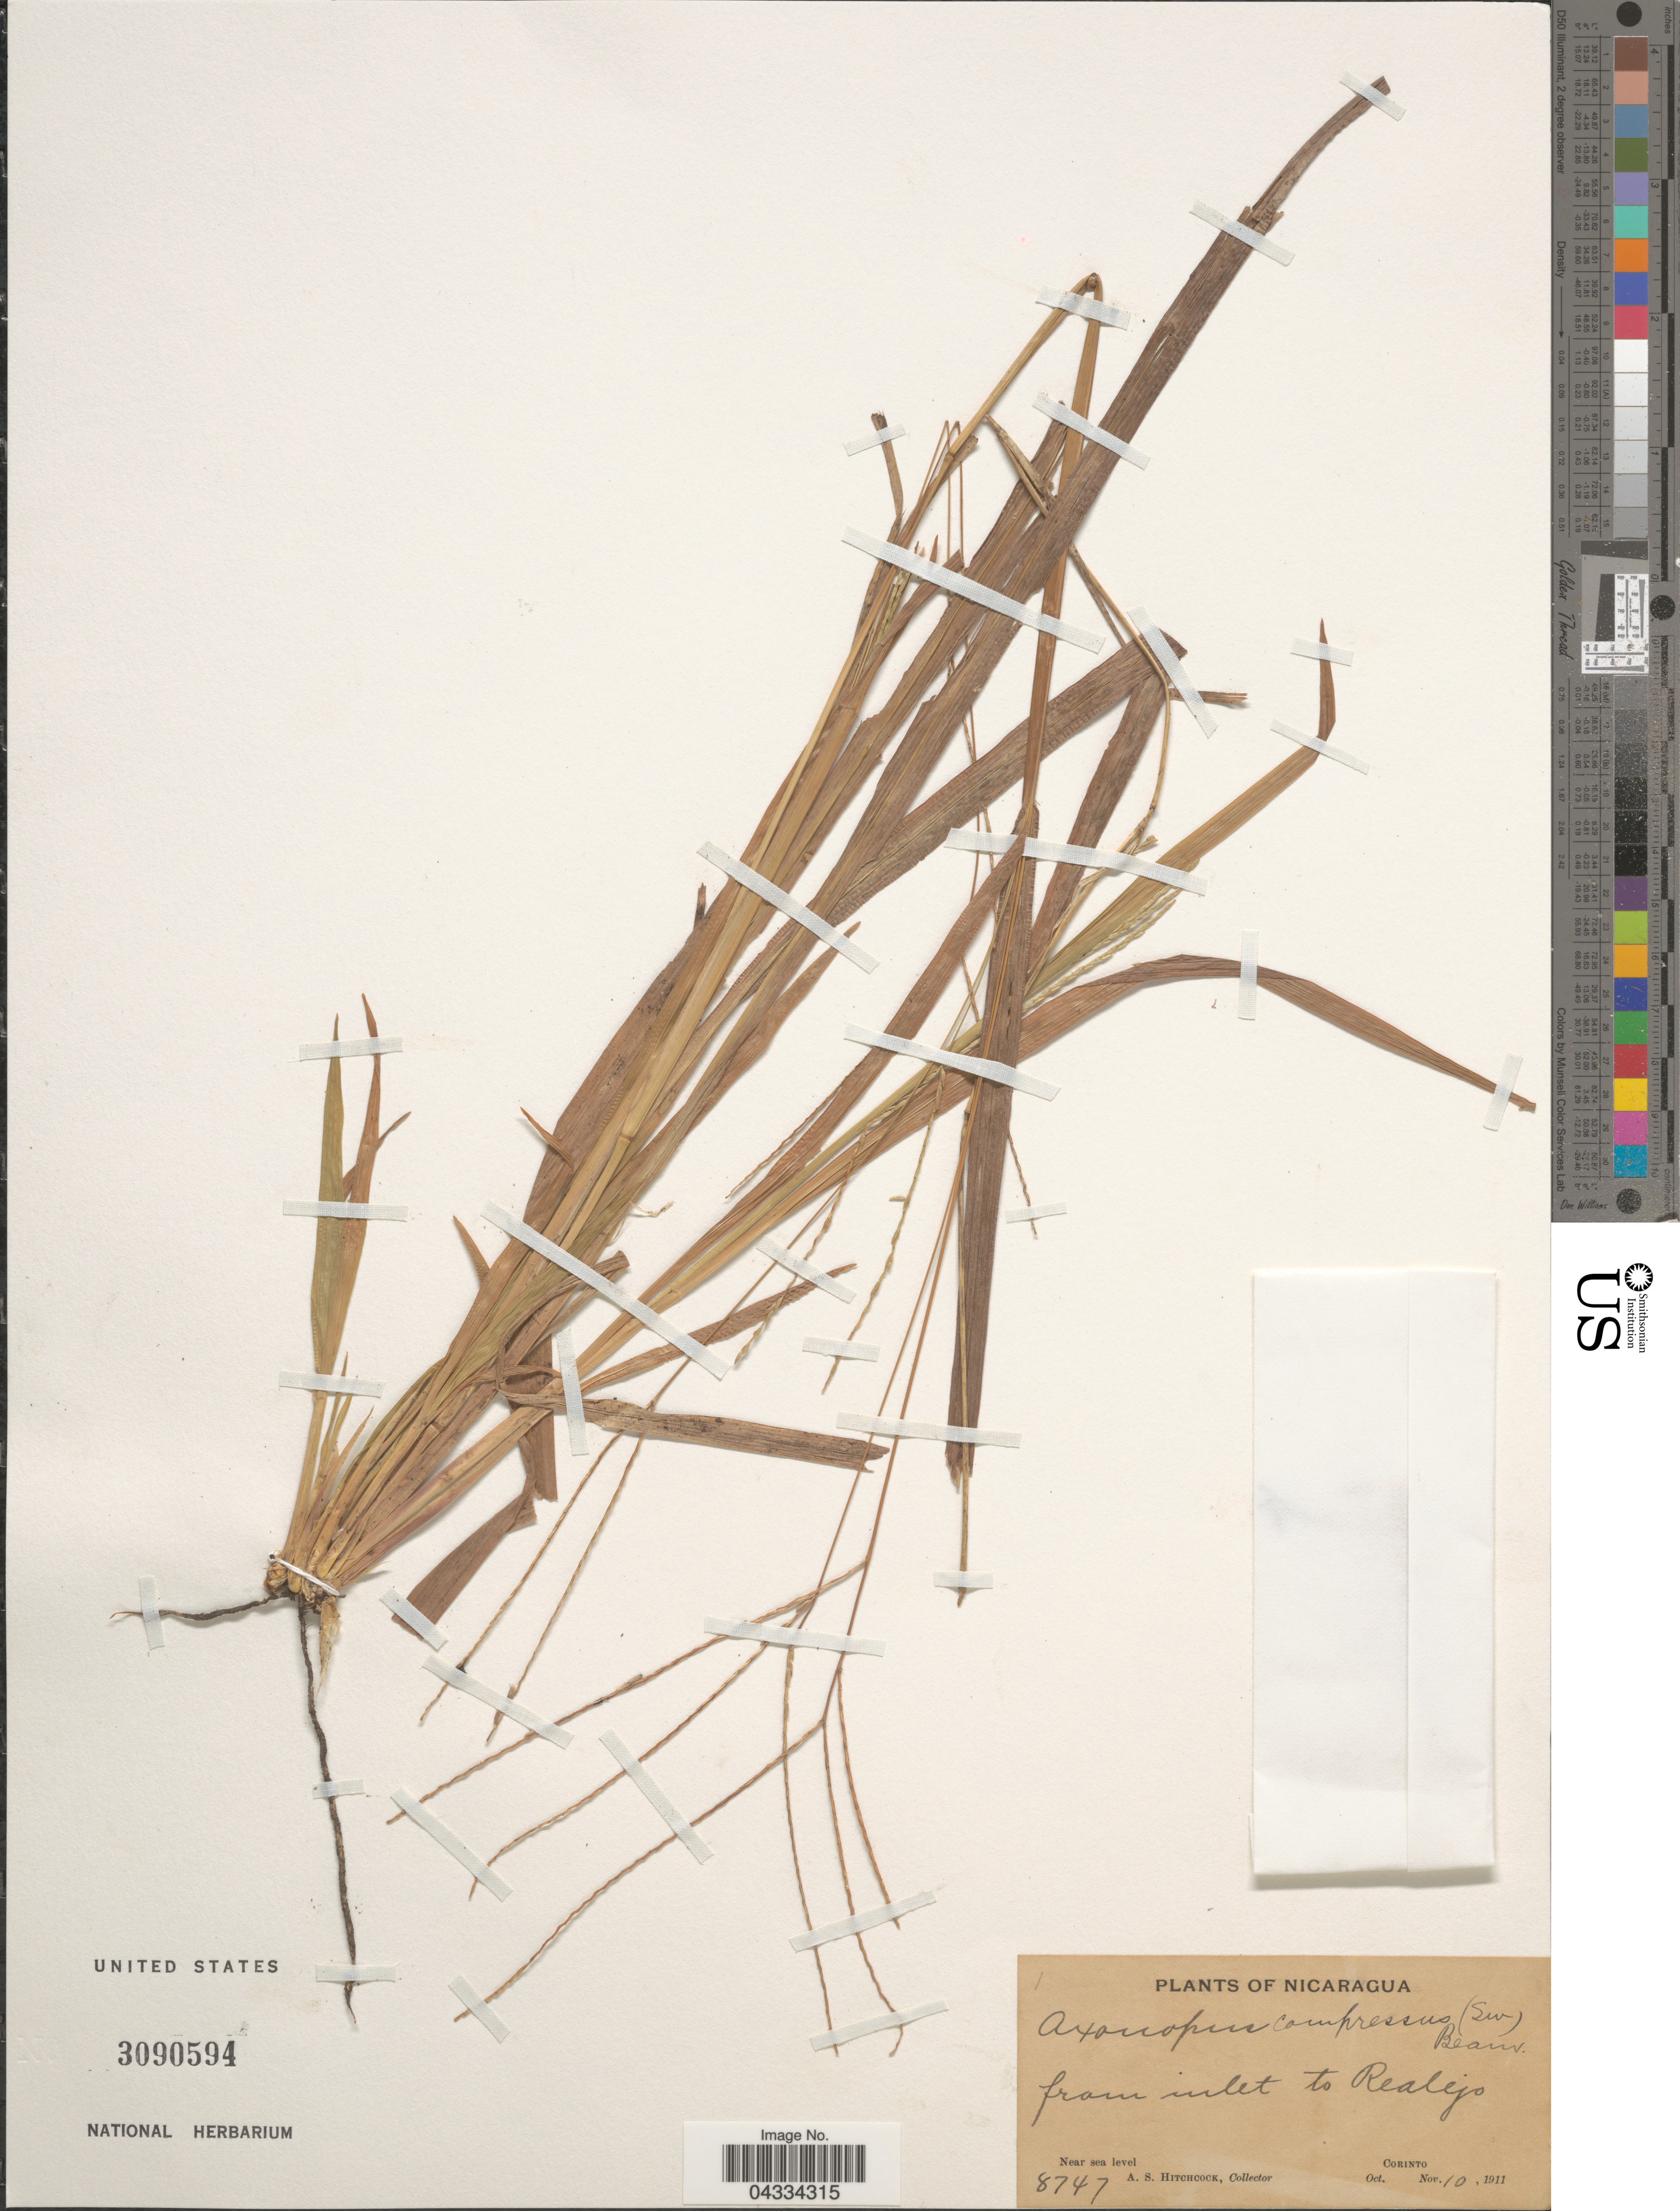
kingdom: Plantae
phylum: Tracheophyta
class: Liliopsida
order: Poales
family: Poaceae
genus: Axonopus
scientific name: Axonopus compressus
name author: (Sw.) P. Beauv.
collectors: A. S. Hitchcock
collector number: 8747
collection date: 1911-11-10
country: Nicaragua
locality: From inlet to Realejo. Corinto.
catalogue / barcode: US 3090594